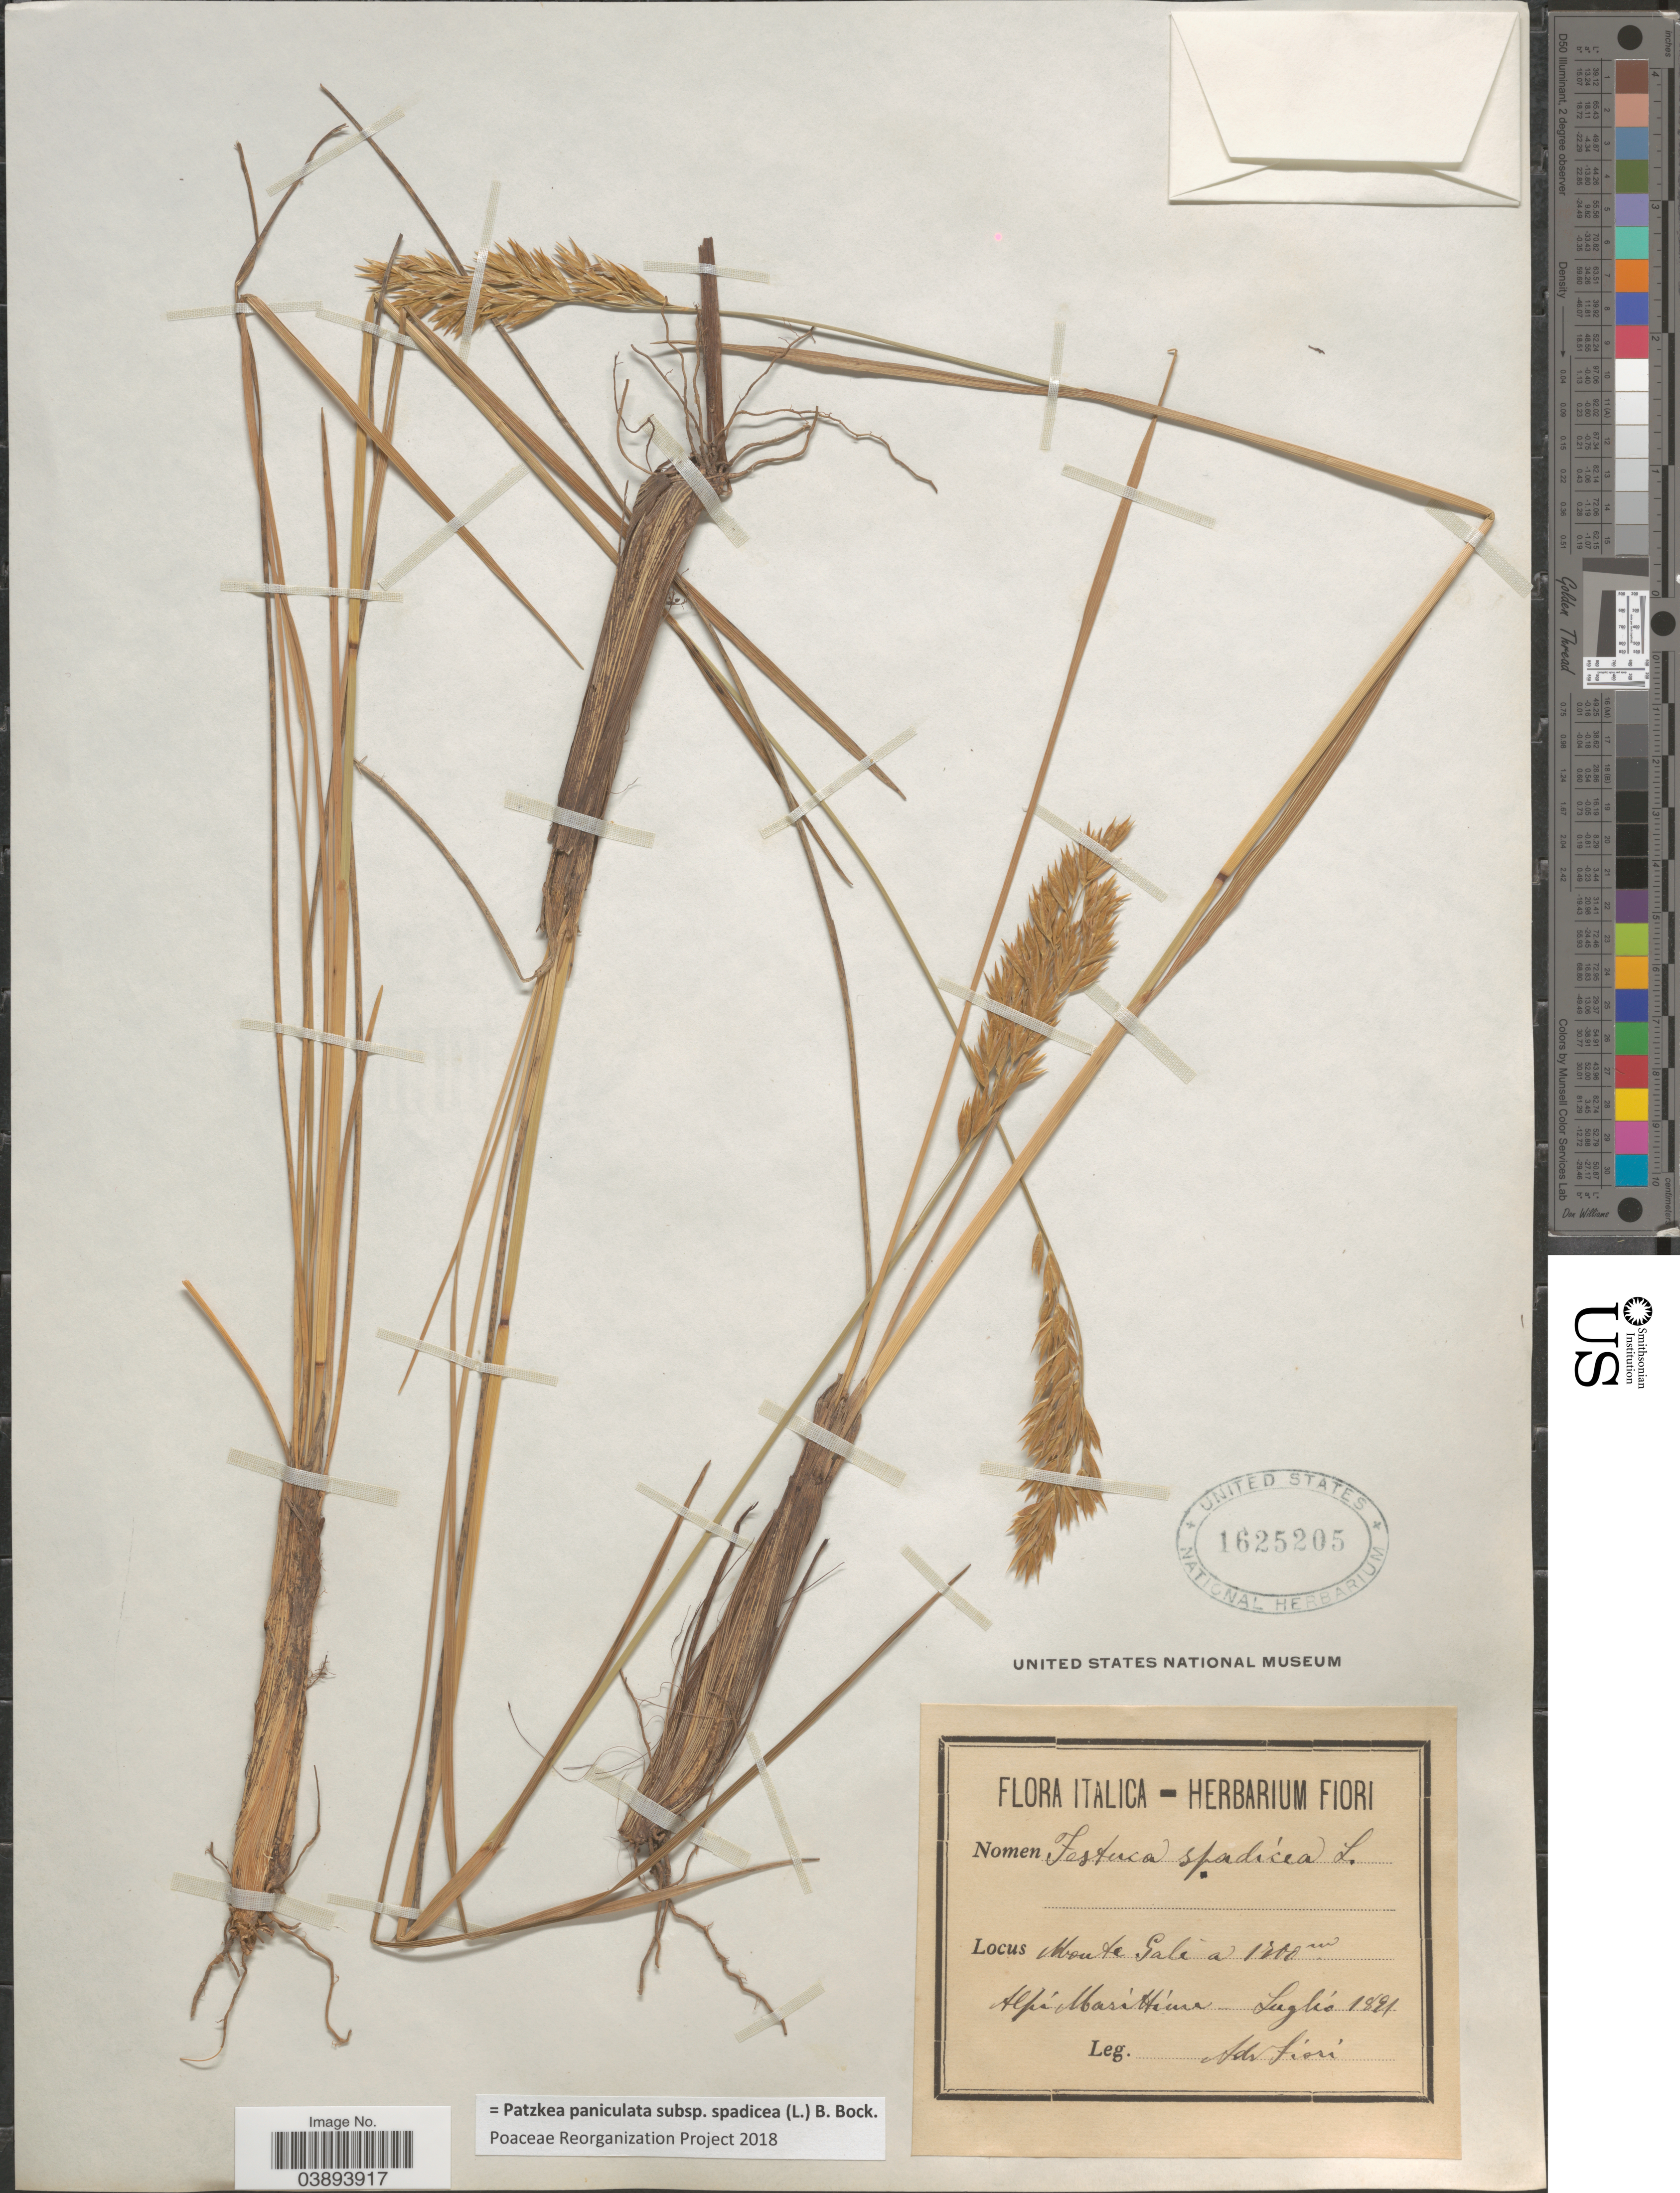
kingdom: Plantae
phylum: Tracheophyta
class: Liliopsida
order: Poales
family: Poaceae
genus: Patzkea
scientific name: Patzkea paniculata subsp. spadicea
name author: (L.) G. H. Loos & B. Bock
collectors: A. Fiori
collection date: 1891-07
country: Italy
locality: Monte Galé. Alpé Marittima.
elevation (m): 1200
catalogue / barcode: US 1625205